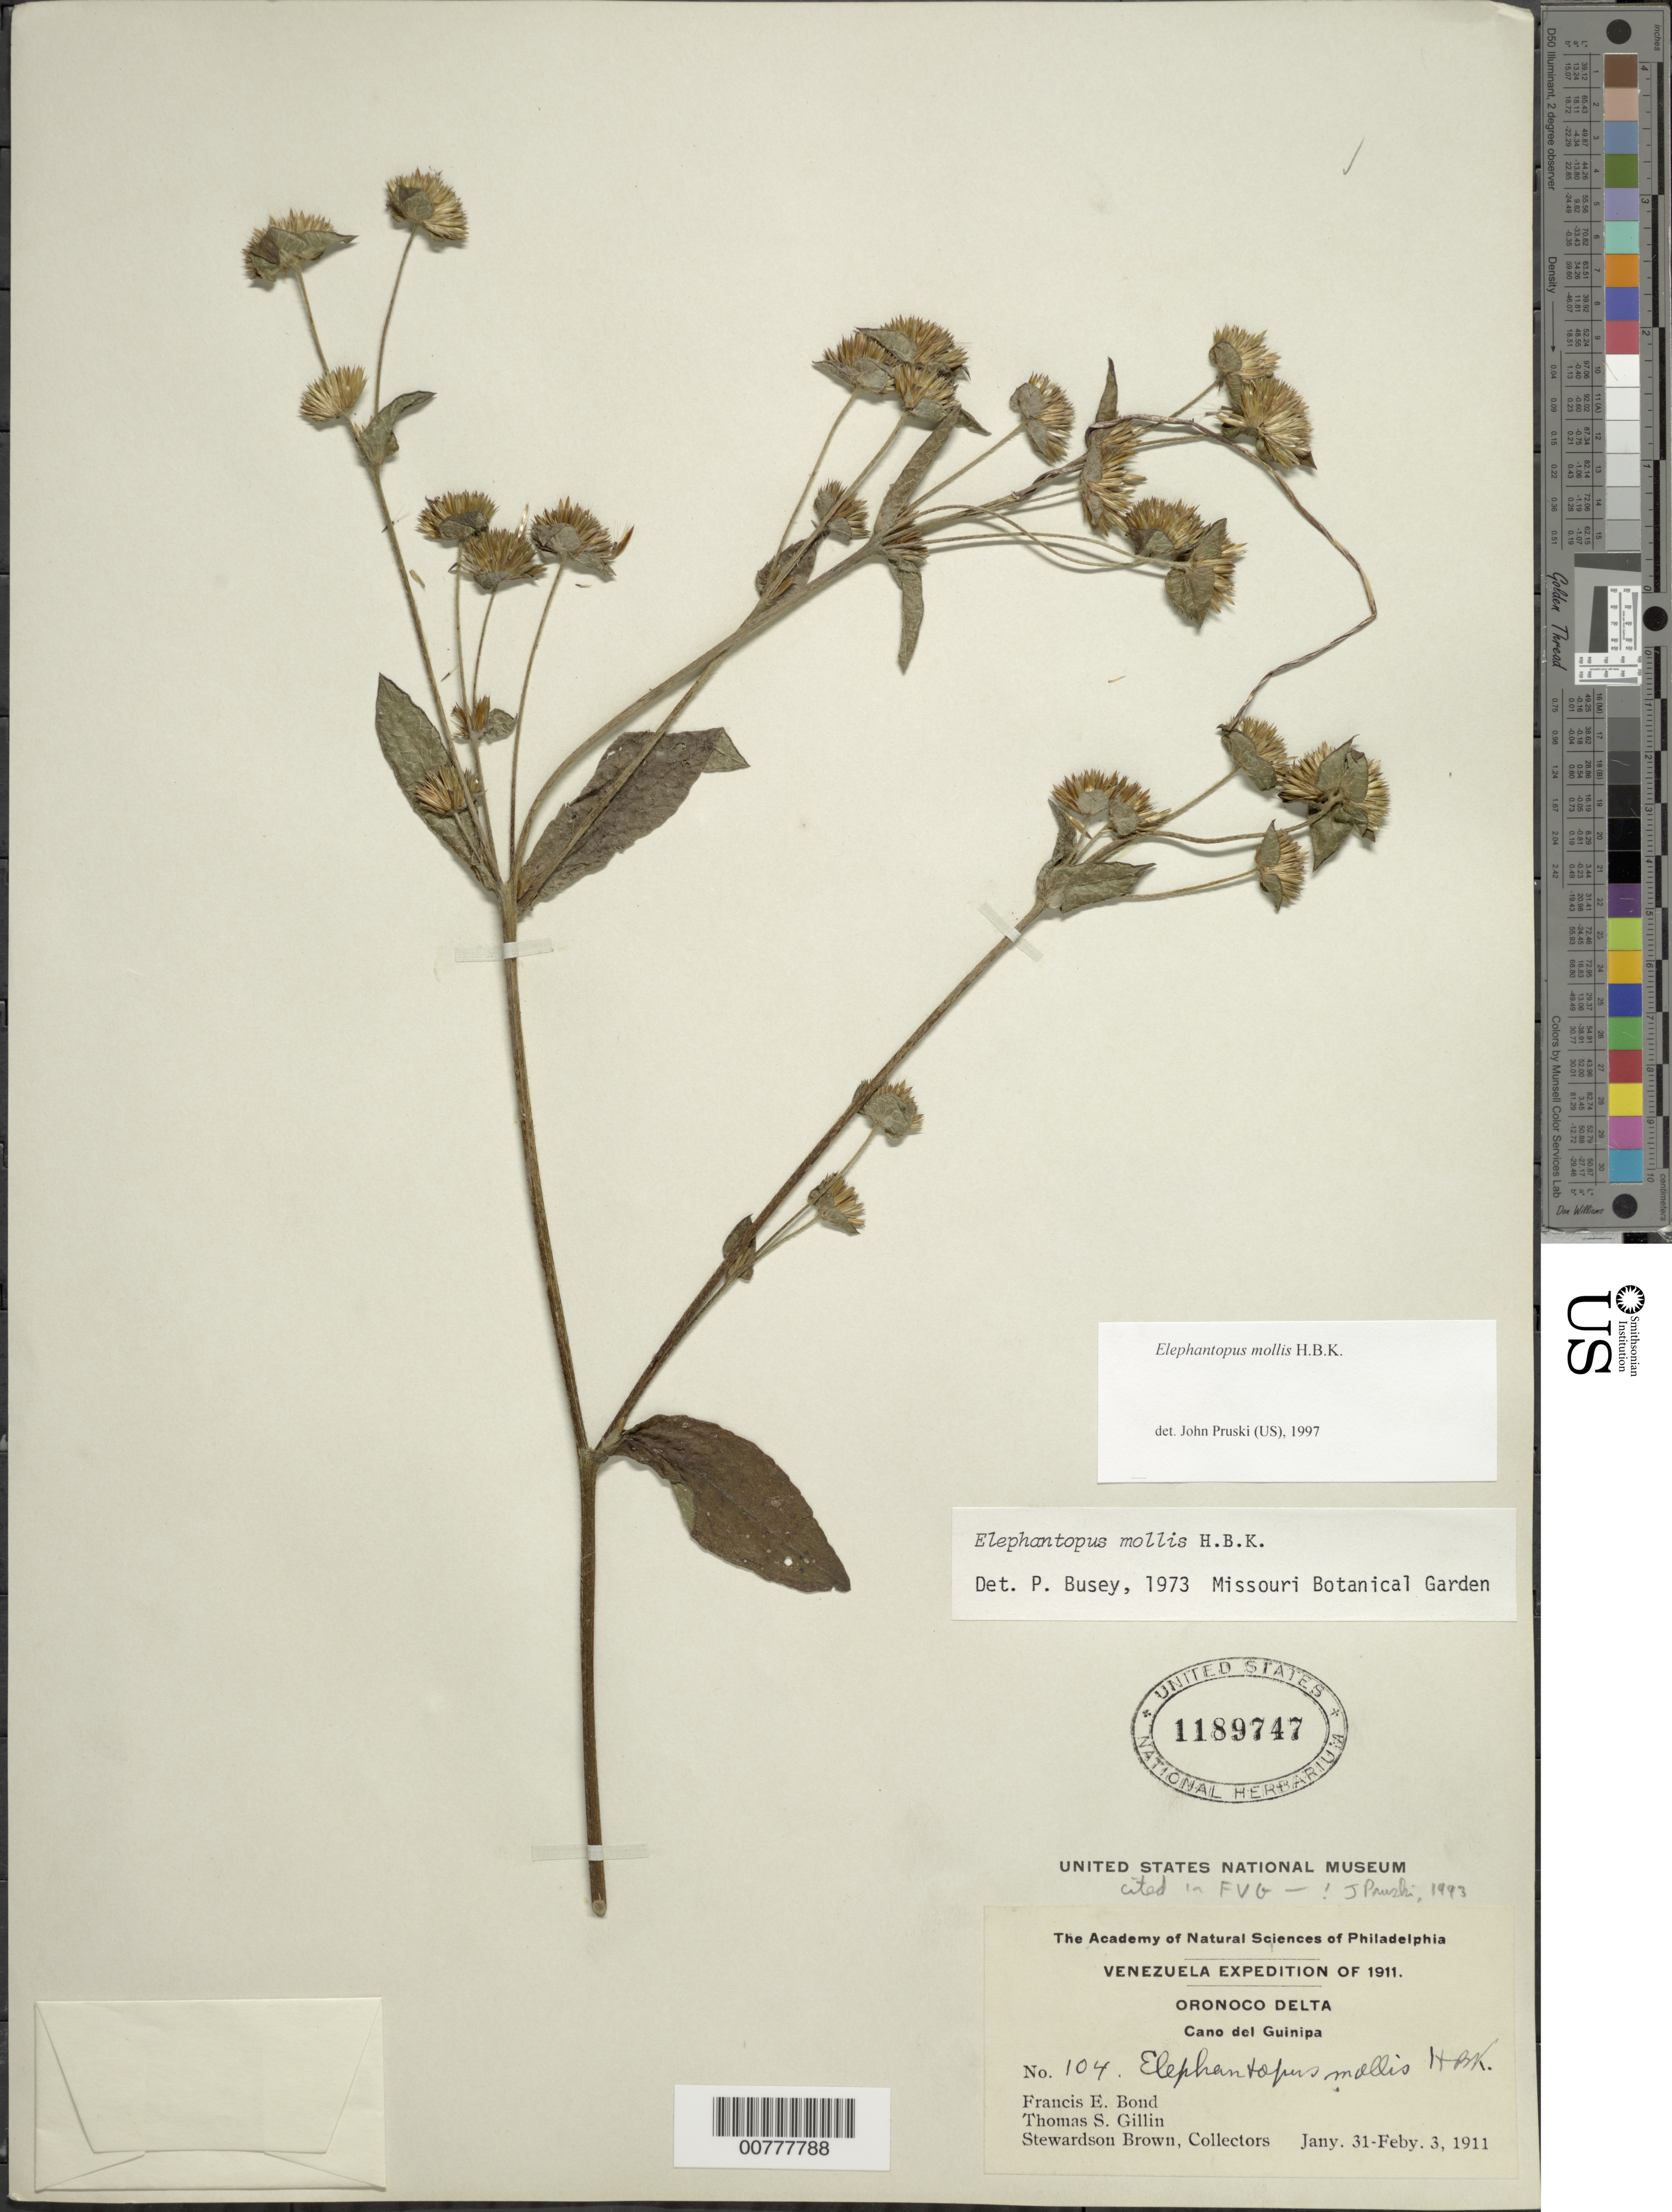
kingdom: Plantae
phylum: Tracheophyta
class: Magnoliopsida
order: Asterales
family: Asteraceae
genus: Elephantopus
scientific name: Elephantopus mollis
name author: Kunth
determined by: Pruski, J. F.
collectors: F. Bond, T. Gillin & S. Brown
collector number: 104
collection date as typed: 31 January -3 February 1911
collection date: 1911-01-31/1911-02-03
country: Venezuela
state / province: Monagas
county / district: Maturin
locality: Oronoco Delta along Rio Guanipa, including Indian and Creole villages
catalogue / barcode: US 1189747